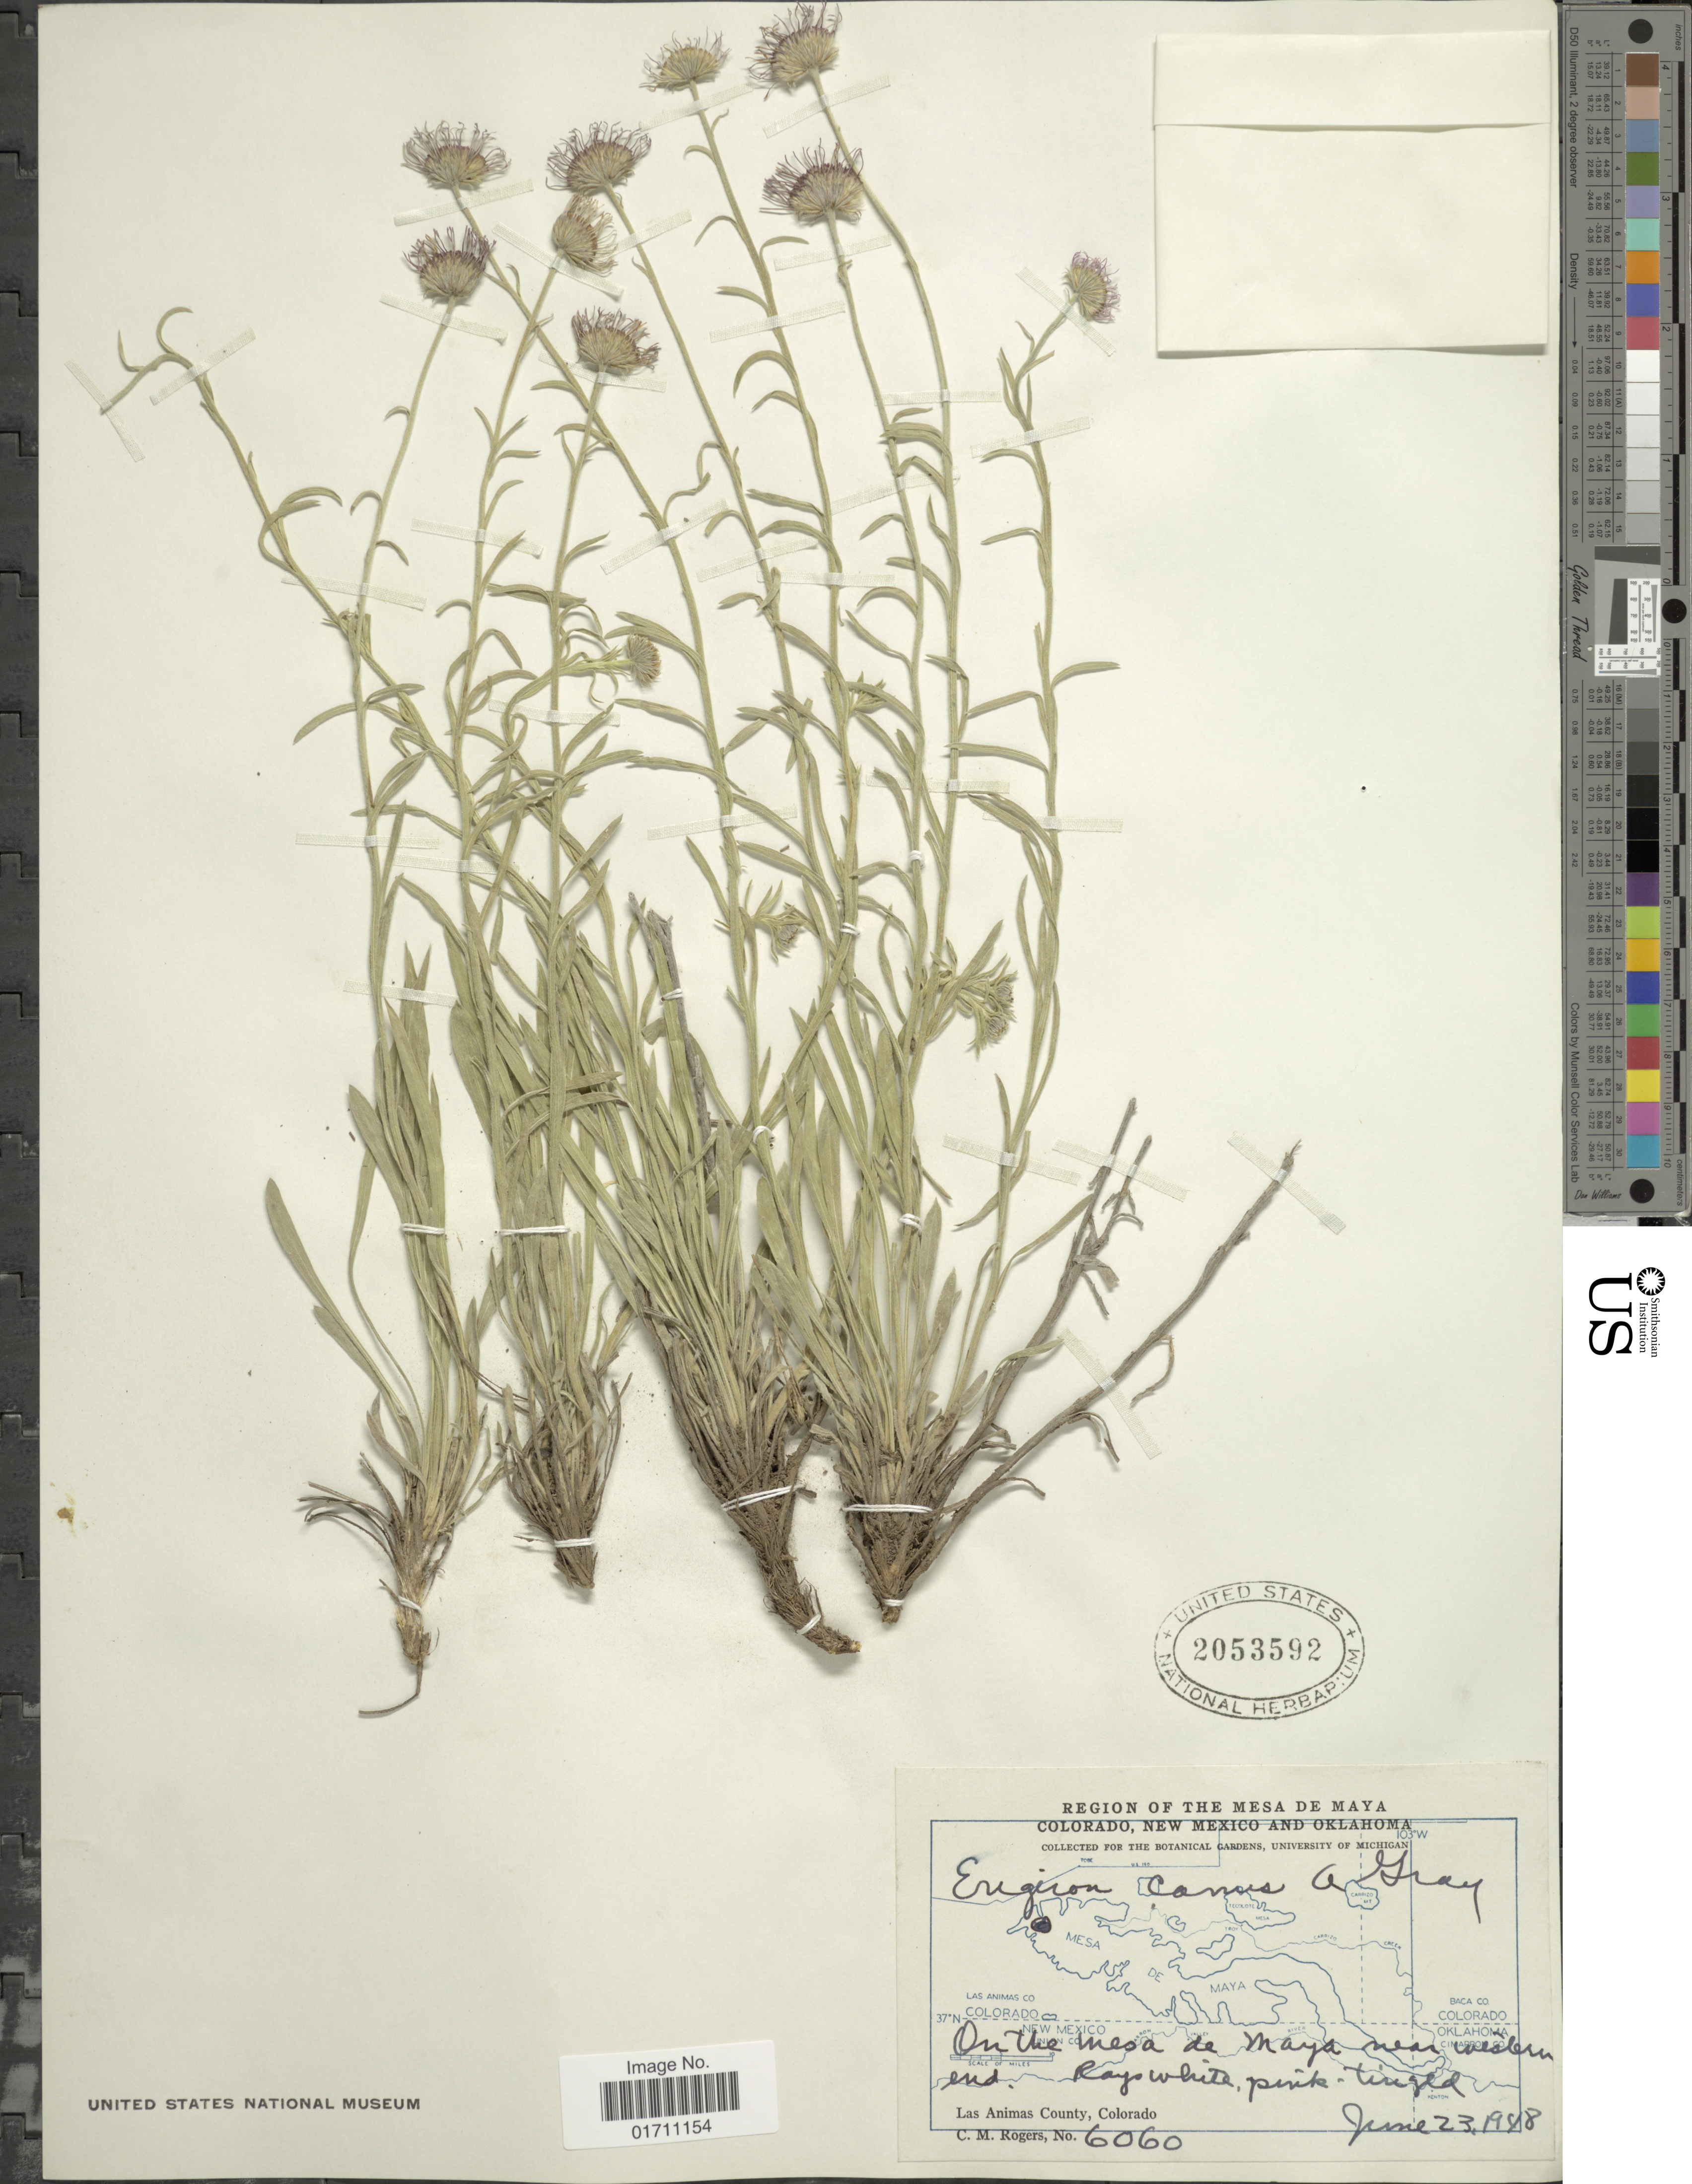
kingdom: Plantae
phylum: Tracheophyta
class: Magnoliopsida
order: Asterales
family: Asteraceae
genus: Erigeron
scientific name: Erigeron canus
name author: A. Gray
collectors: C. M. Rogers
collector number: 6060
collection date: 1948-06-23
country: United States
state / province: Colorado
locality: Region of the Mesa de Maya Colorado, New Mexico and Oklahoma, on the mesa de Maya near western end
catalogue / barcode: US 2053592